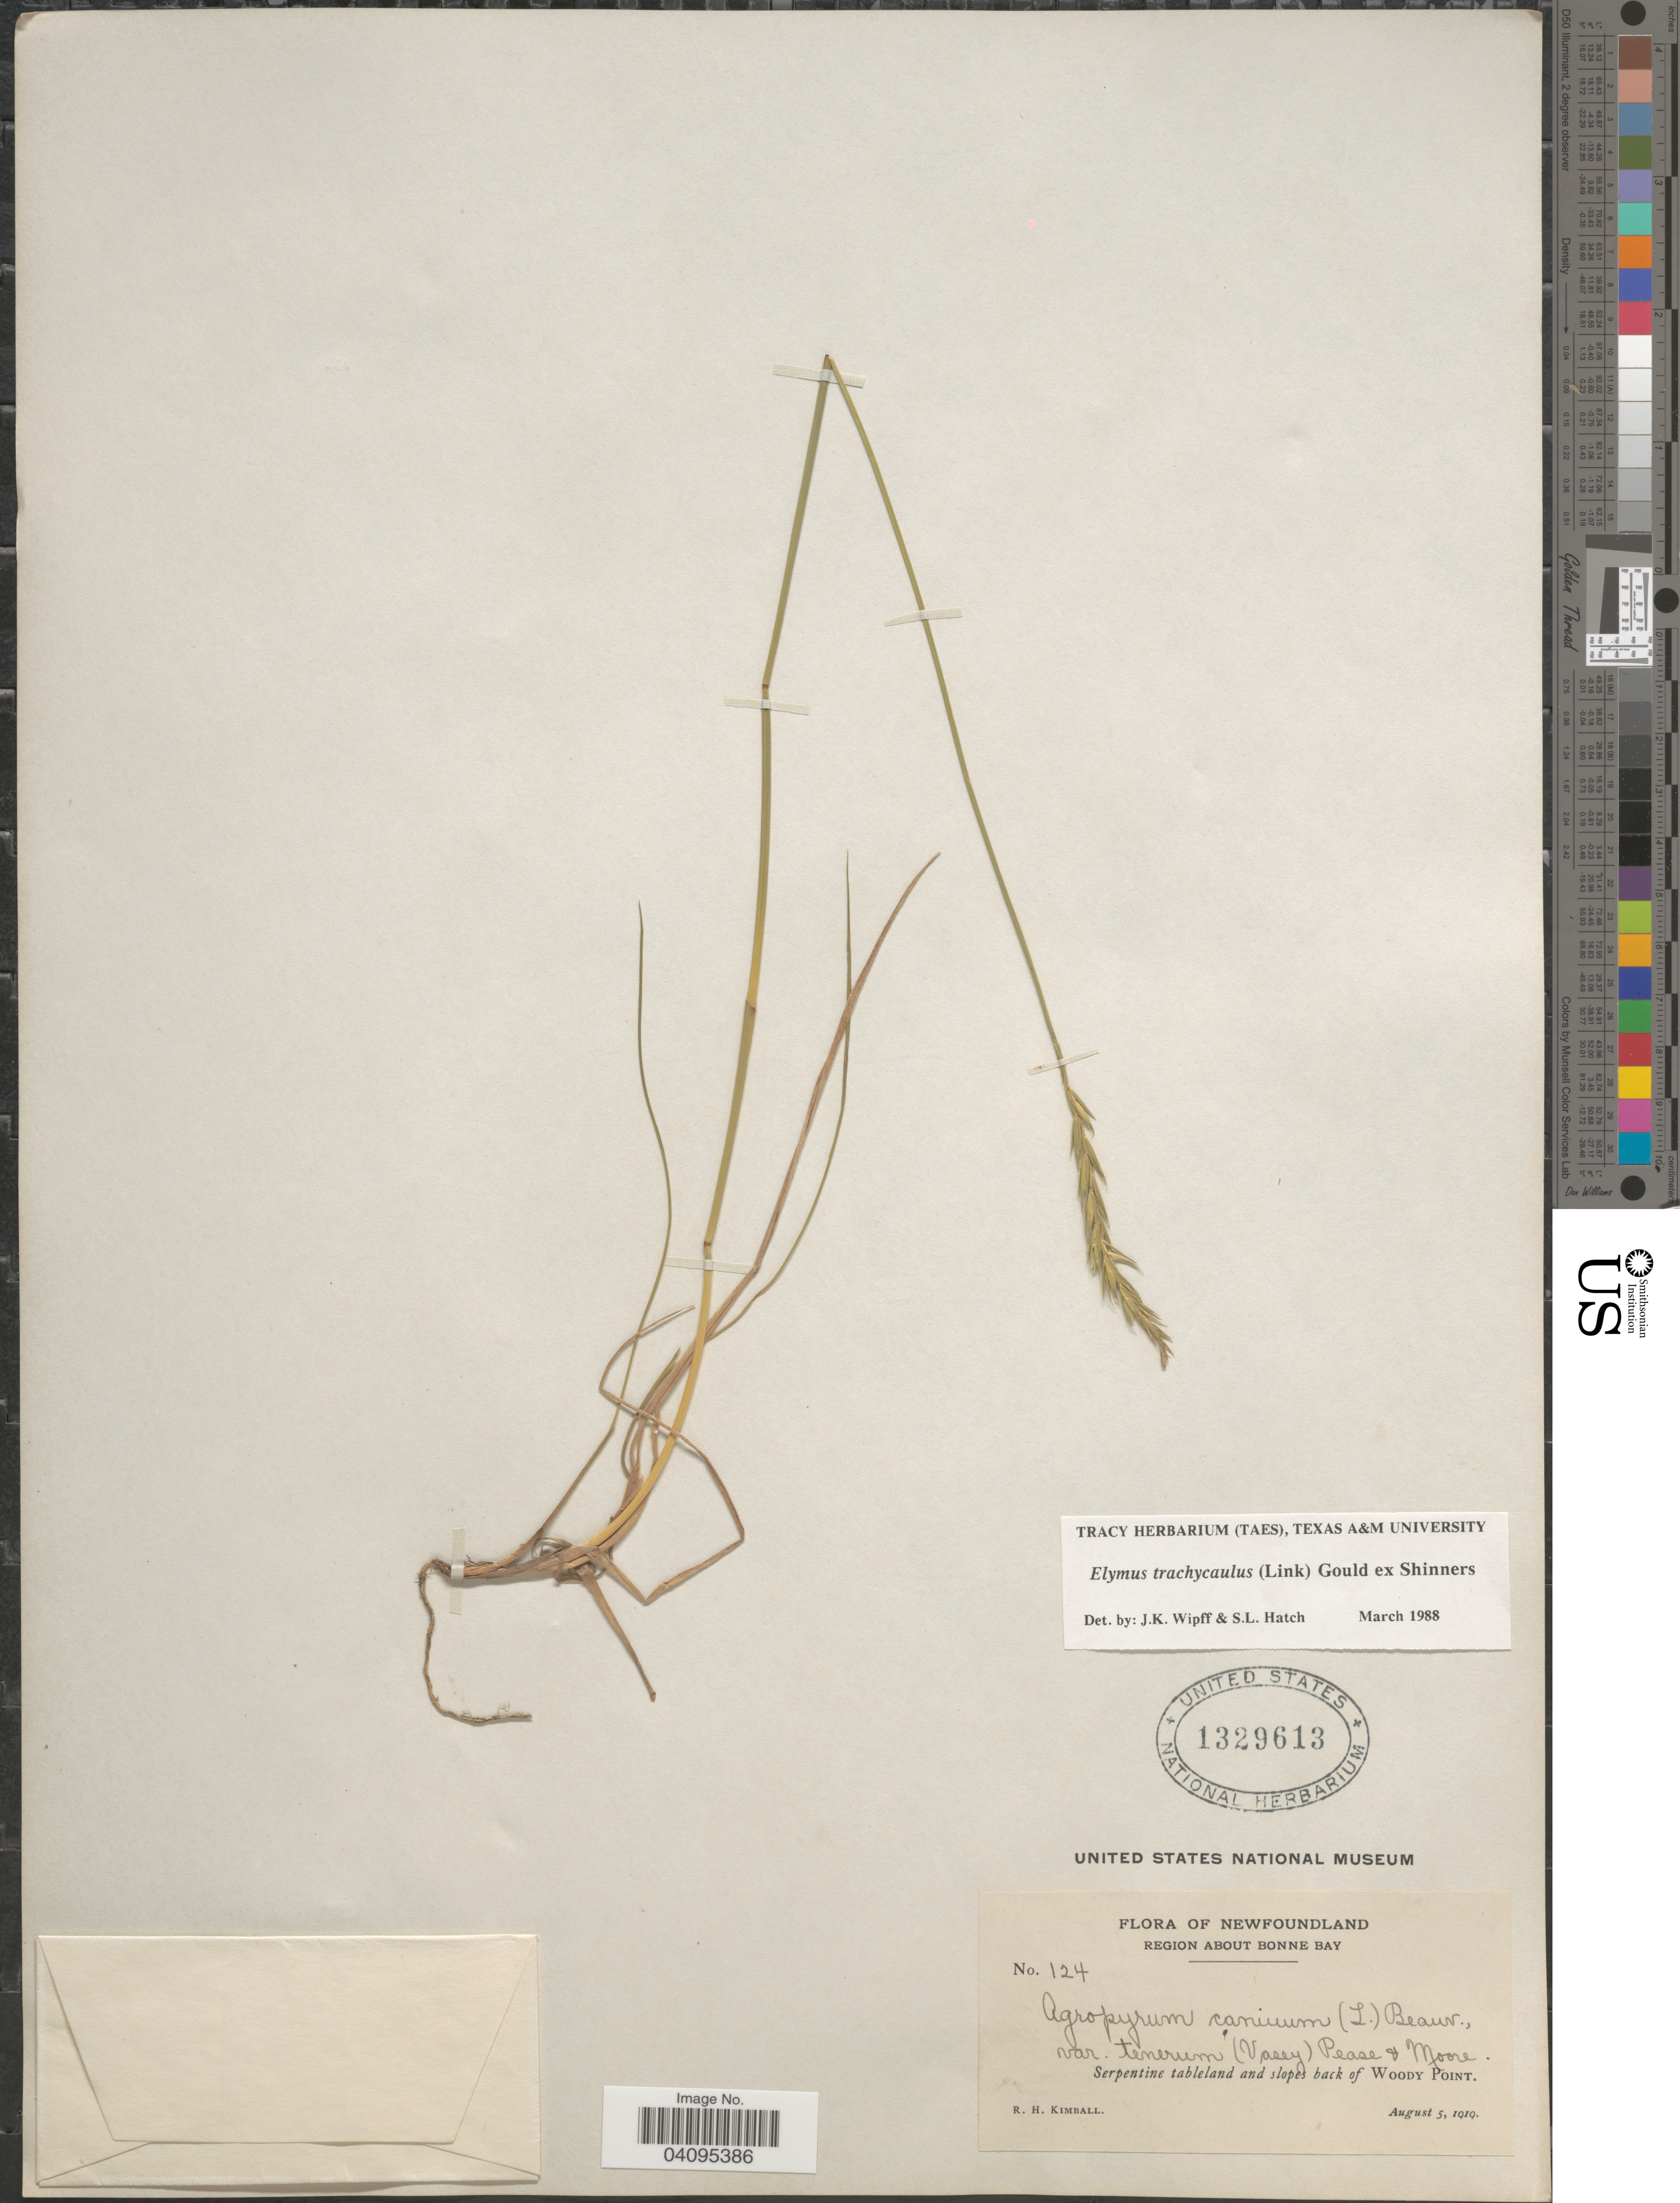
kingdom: Plantae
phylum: Tracheophyta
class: Liliopsida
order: Poales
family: Poaceae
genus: Elymus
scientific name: Elymus trachycaulus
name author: (Link) Gould ex Shinners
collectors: R. Kimball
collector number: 124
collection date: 1919-08-05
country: Canada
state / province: Newfoundland and Labrador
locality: Region about Bonne Bay. Serpentine tableland and slopes back of Woody Point.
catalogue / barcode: US 1329613